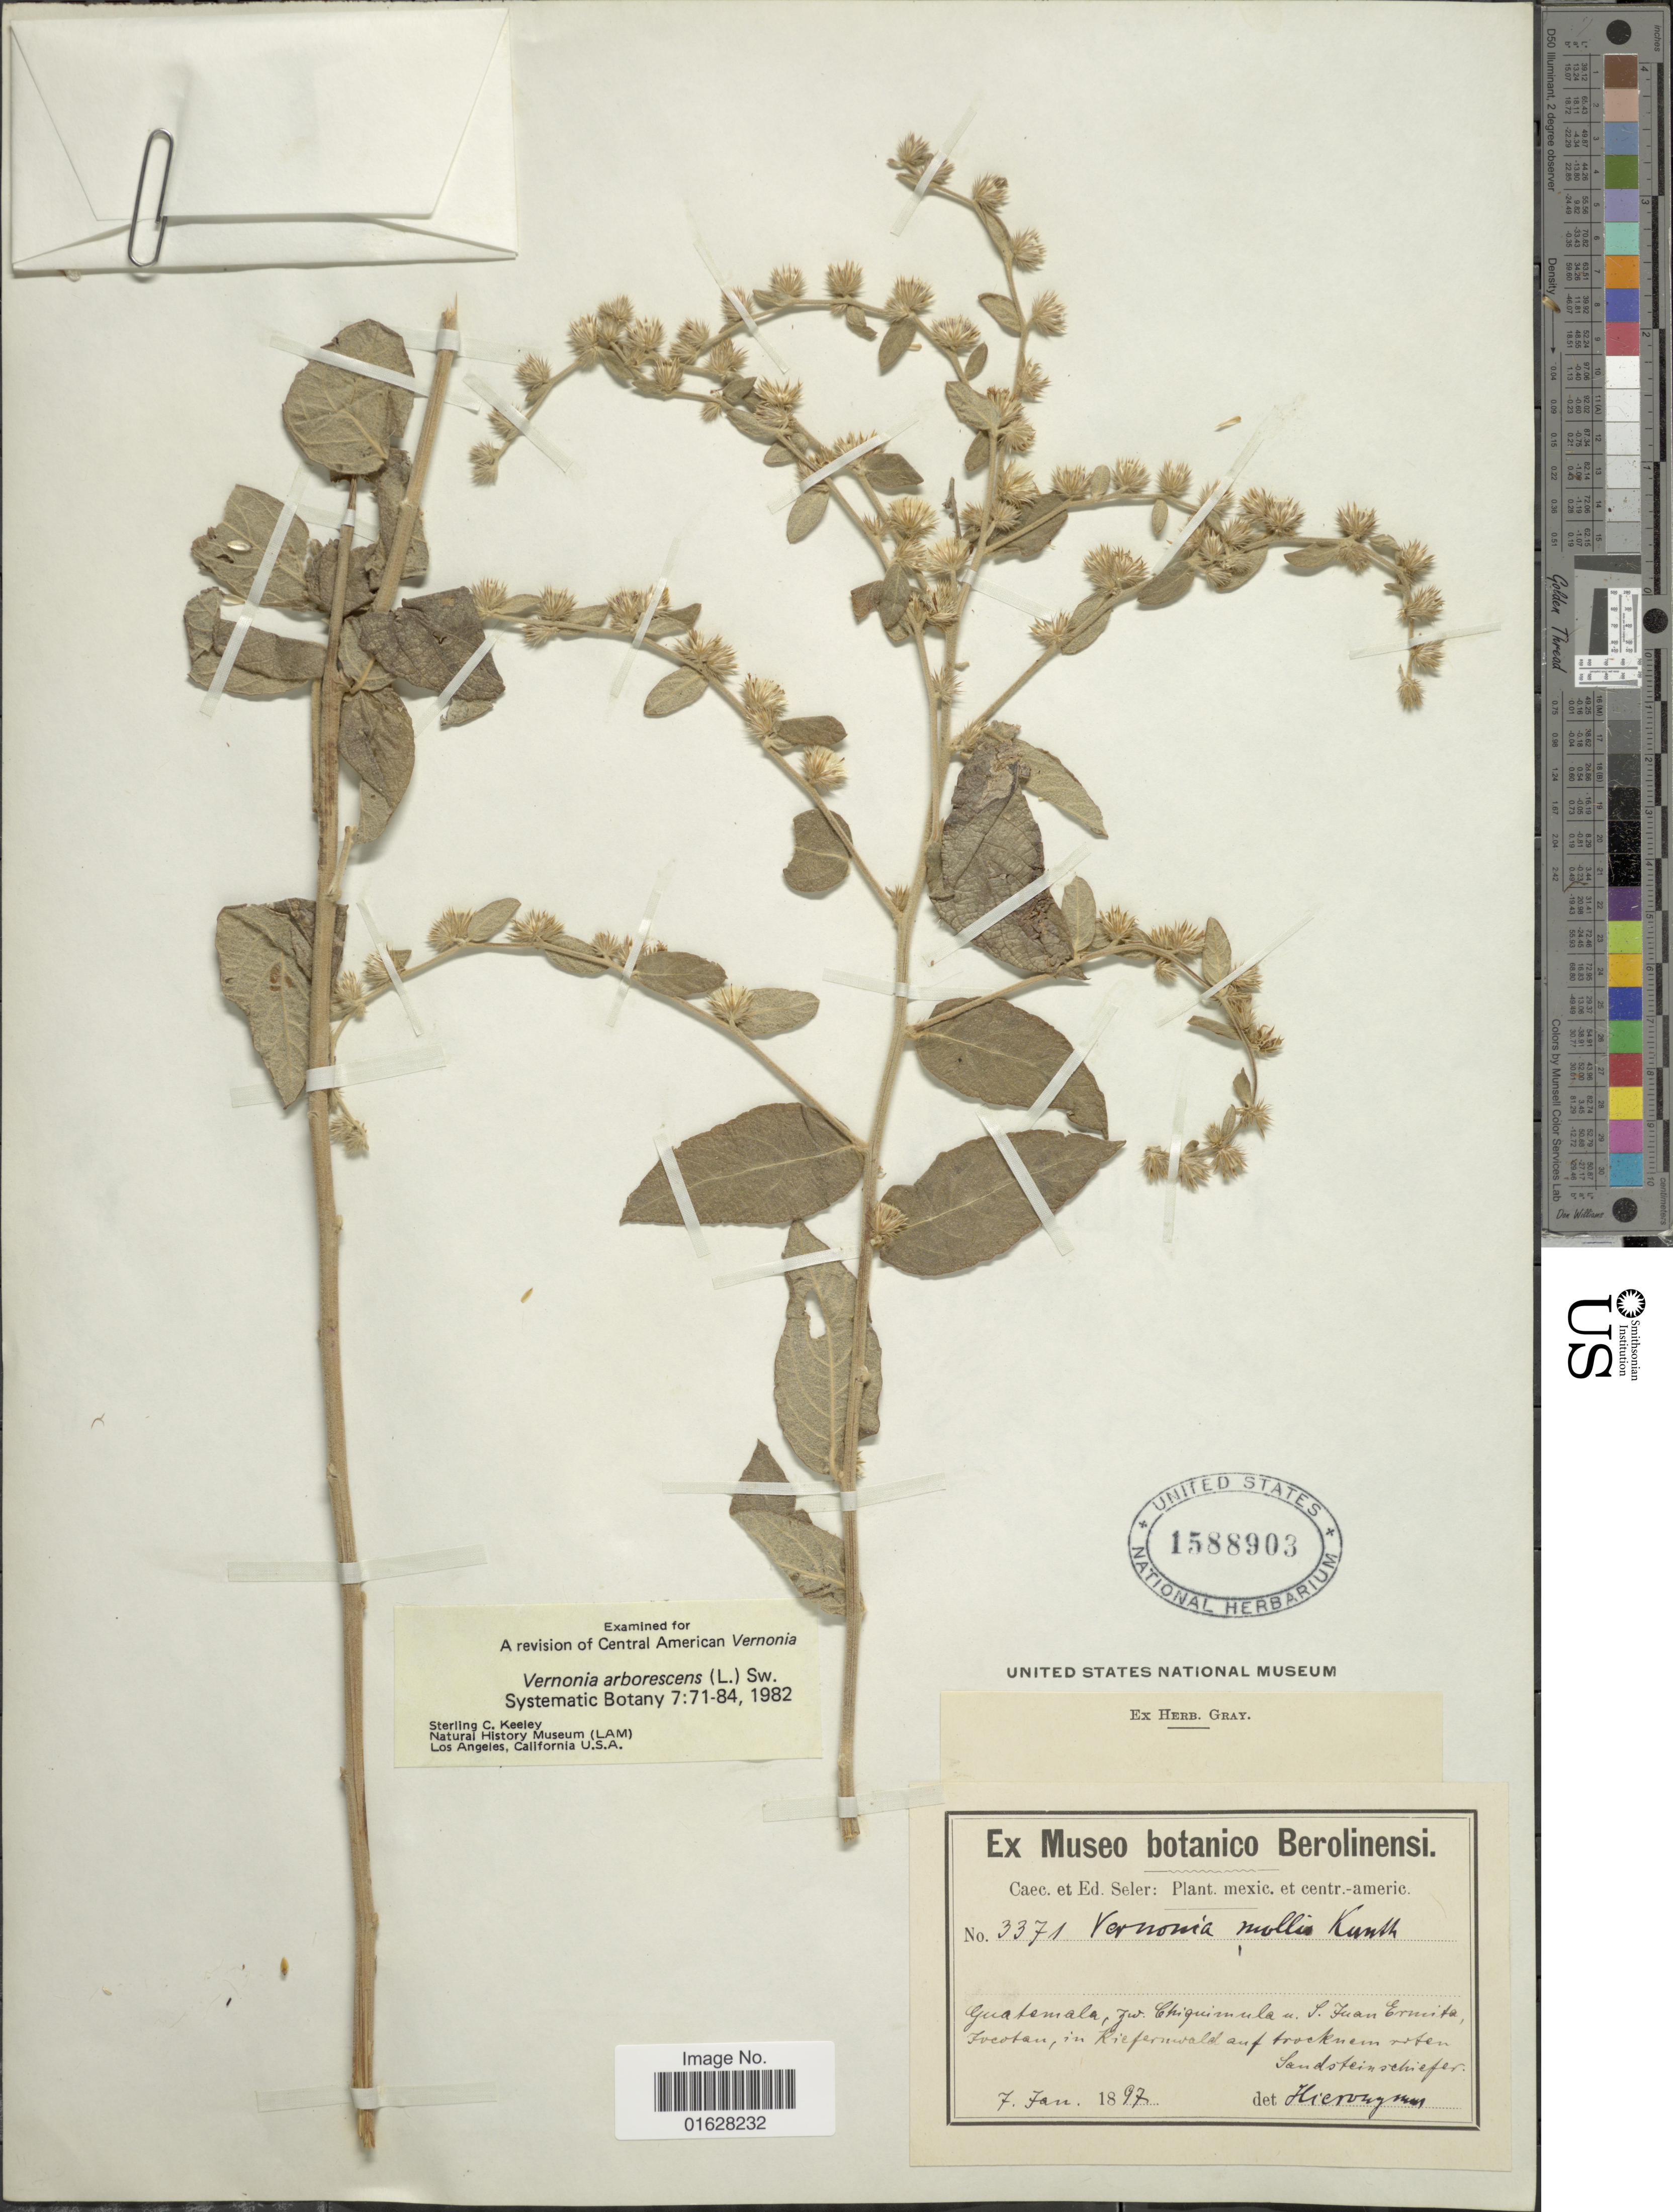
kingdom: Plantae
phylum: Tracheophyta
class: Magnoliopsida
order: Asterales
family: Asteraceae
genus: Lepidaploa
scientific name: Lepidaploa canescens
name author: (Kunth) H. Rob.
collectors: C. Seler & E. G. Seler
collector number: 3371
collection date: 1897-01-07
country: Guatemala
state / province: Chiquimula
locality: Guatemala, zw Chiquimula n. S. Juan Ermita, Jocotan, in Riefernwald auf trocknem rosen Landsteinschiefer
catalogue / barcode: US 1588903